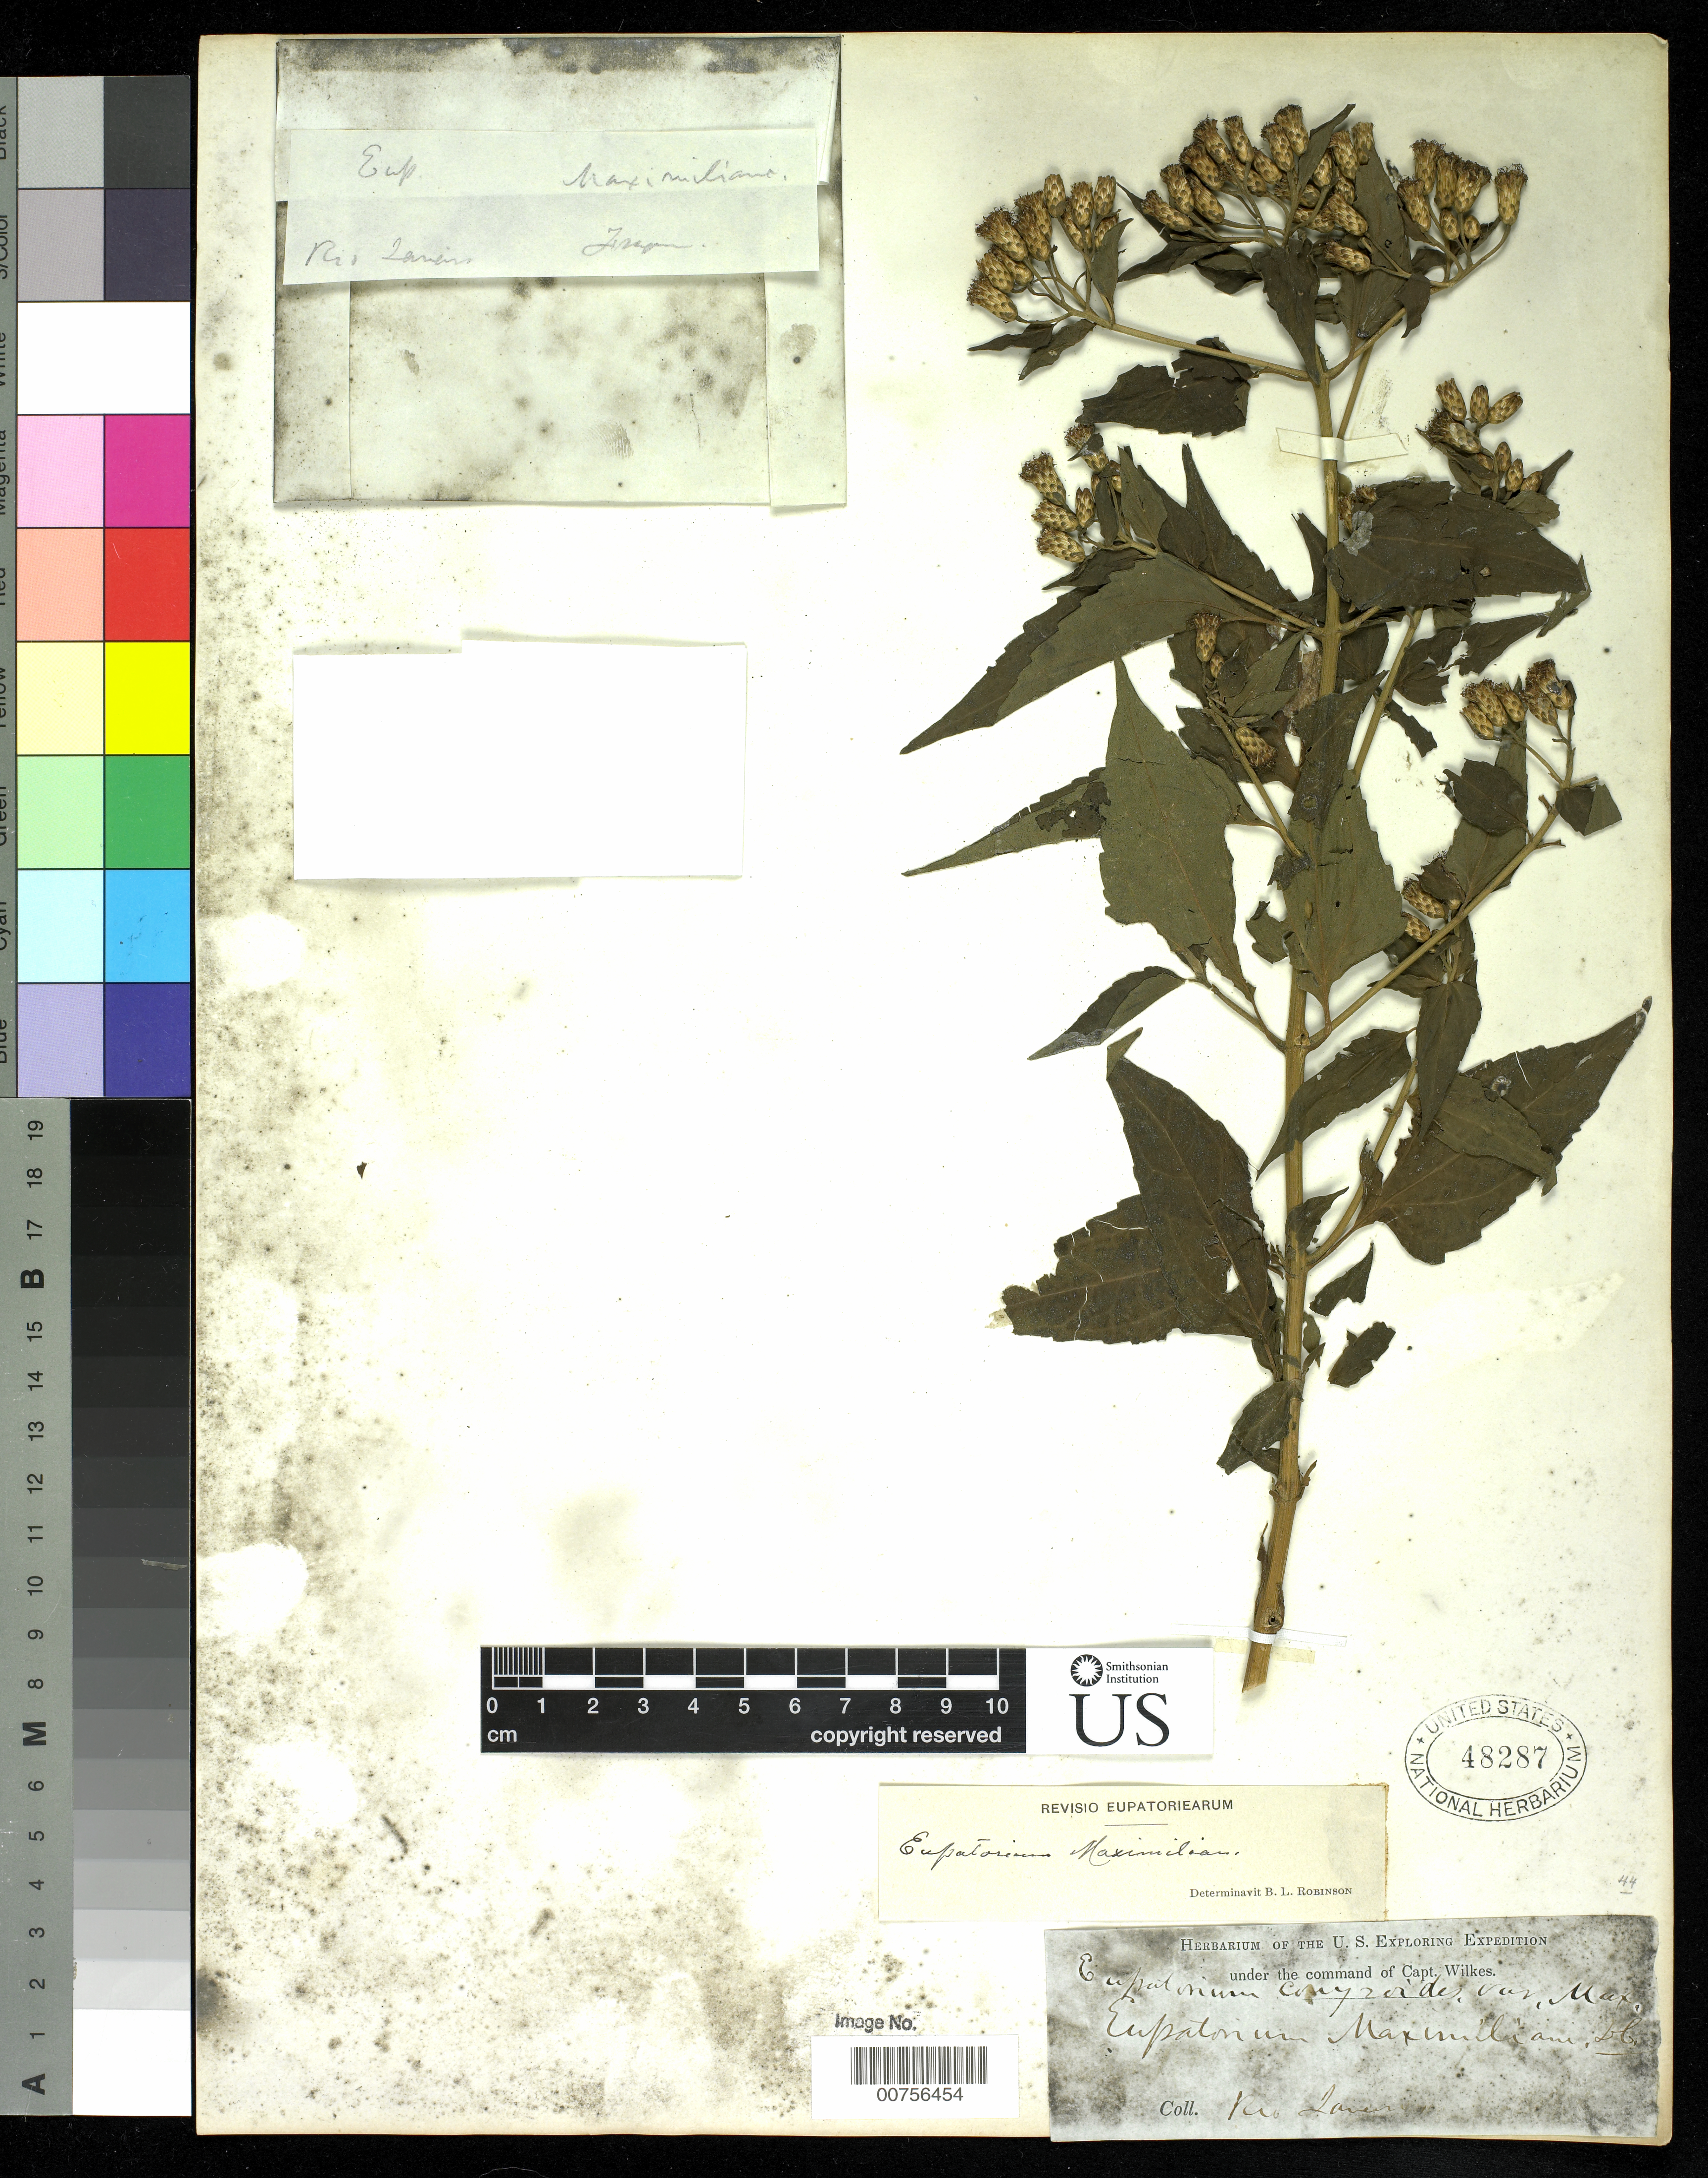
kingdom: Plantae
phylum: Tracheophyta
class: Magnoliopsida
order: Asterales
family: Asteraceae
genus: Chromolaena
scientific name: Chromolaena maximiliani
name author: (Schrad. ex DC.) R.M. King & H. Rob.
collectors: Wilkes Explor. Exped.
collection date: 1838/1842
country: Brazil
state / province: Rio de Janeiro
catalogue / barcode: US 48287